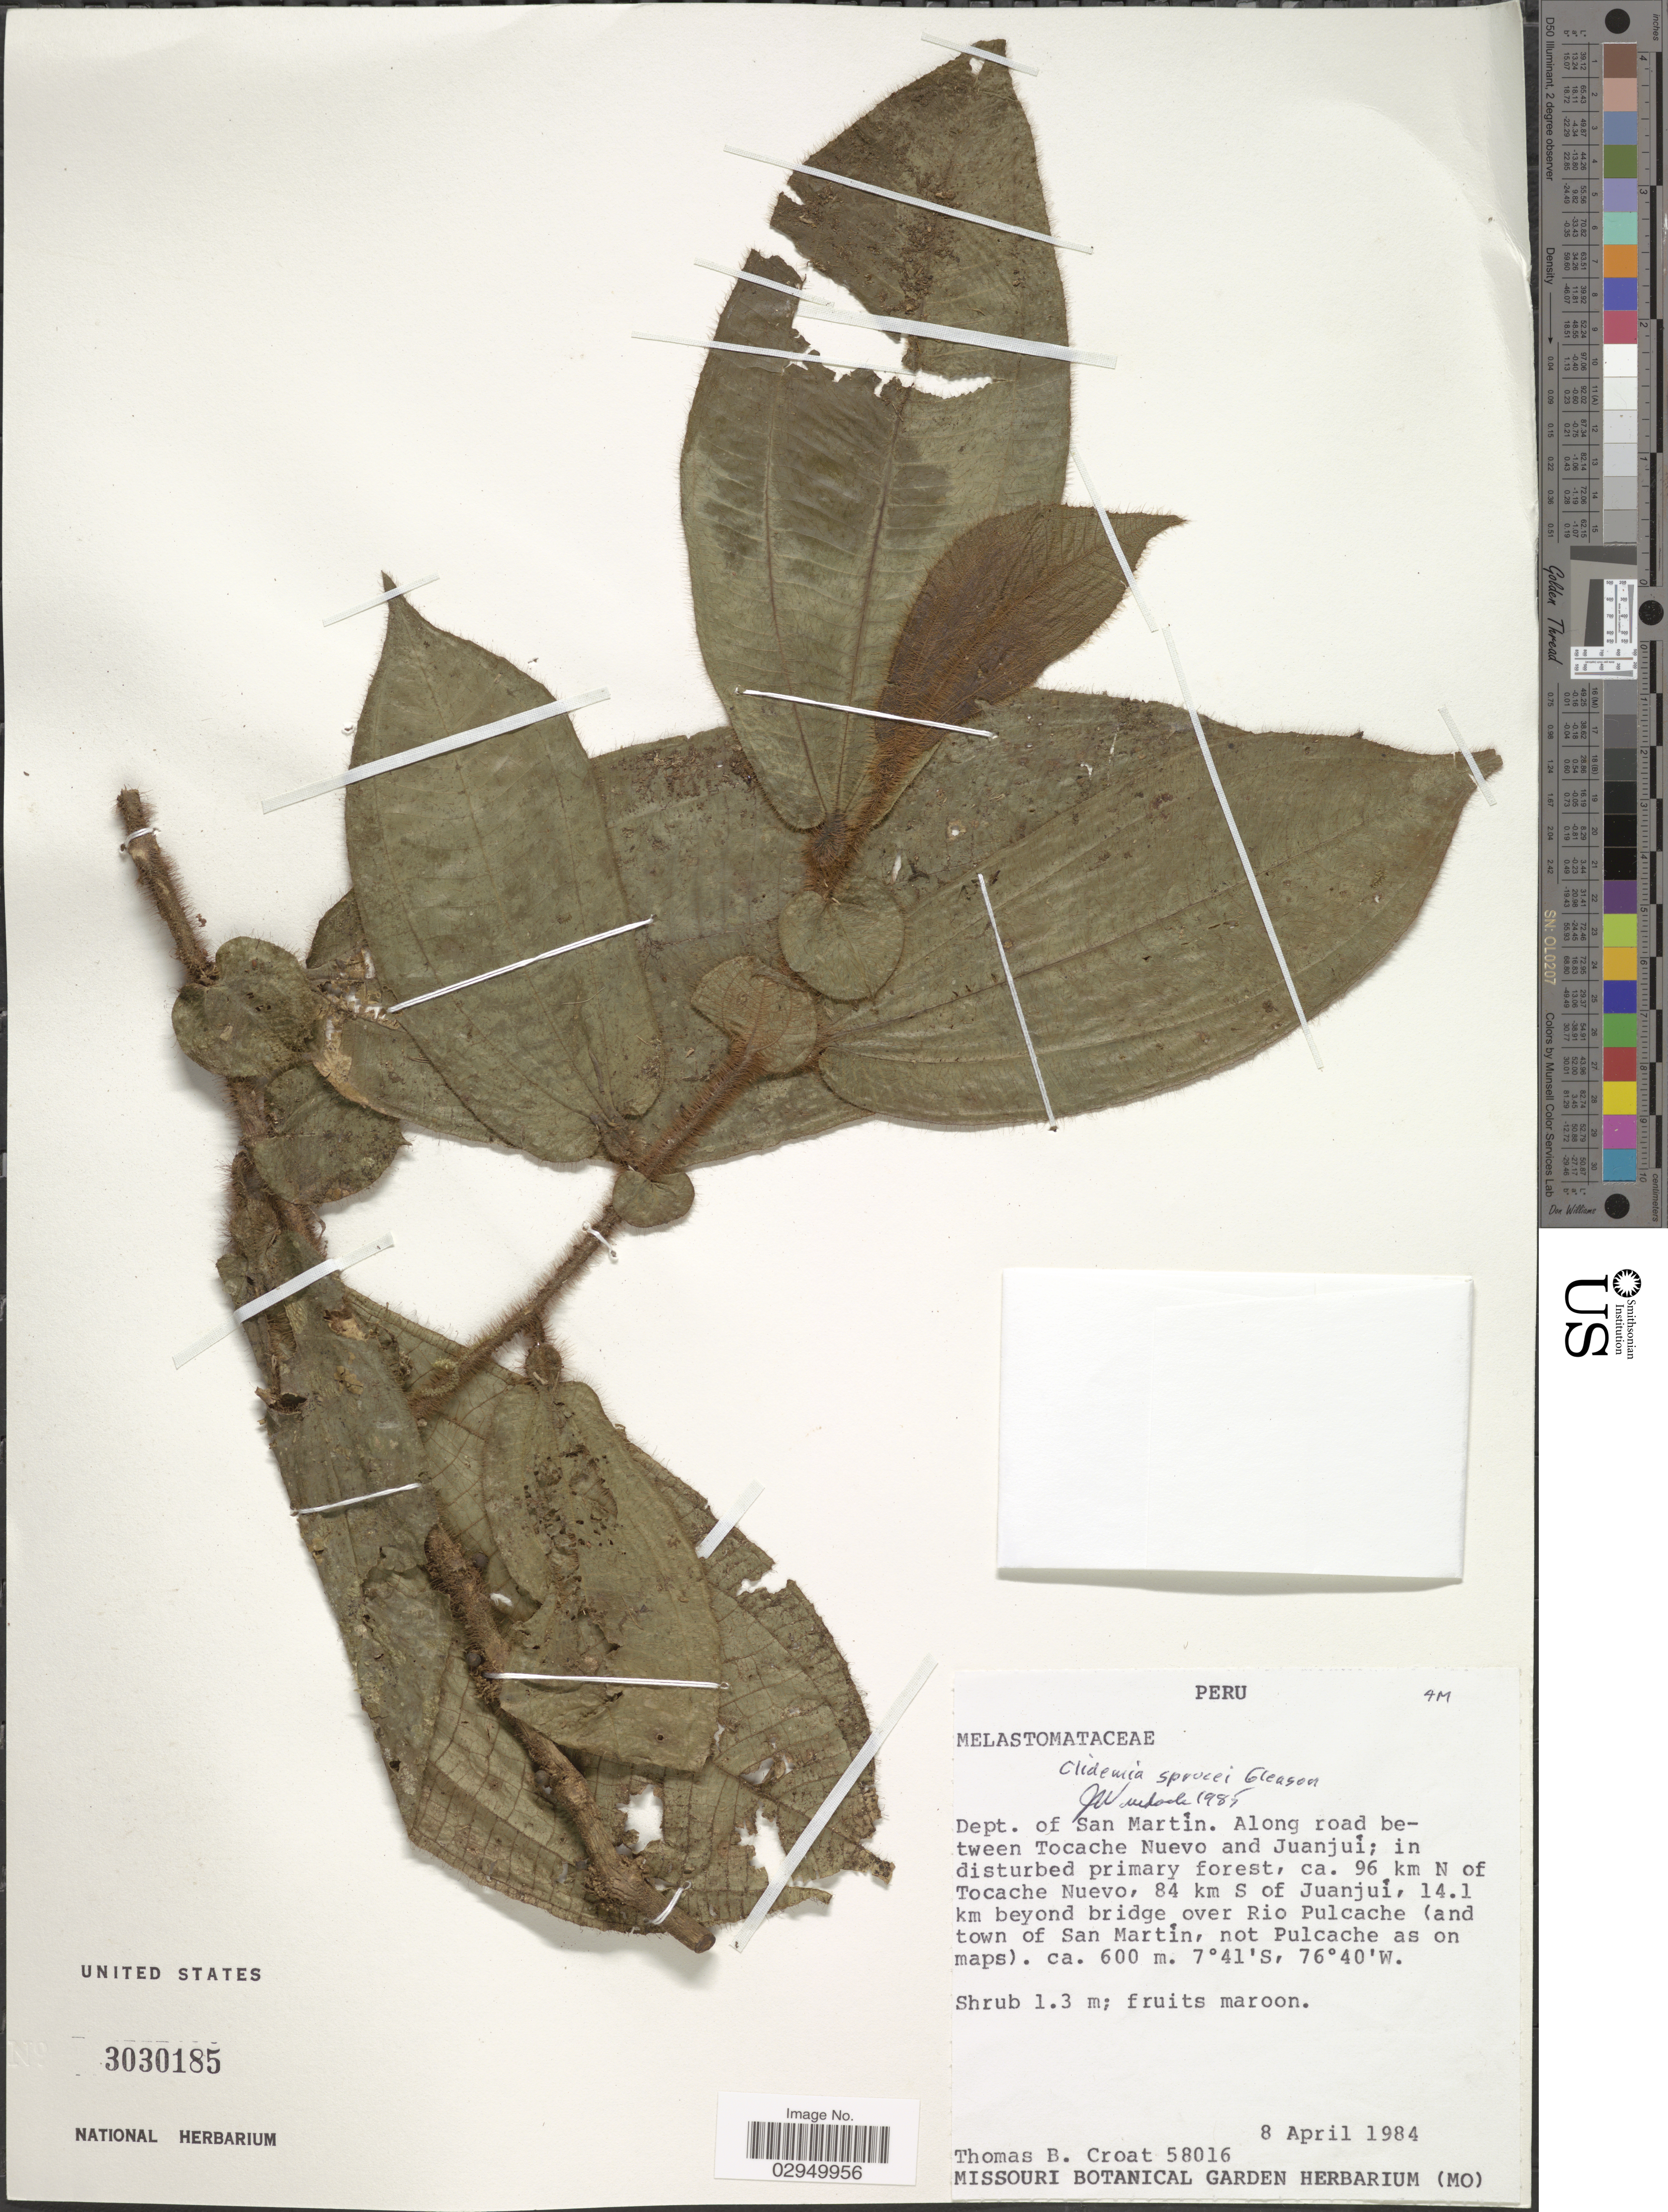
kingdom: Plantae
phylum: Tracheophyta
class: Magnoliopsida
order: Myrtales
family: Melastomataceae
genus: Clidemia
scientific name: Clidemia sprucei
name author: Gleason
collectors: T. B. Croat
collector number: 58016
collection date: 1984-04-08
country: Peru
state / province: San Martín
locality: Dept. of San Martin. Along road between Toacache Nuevo and Juanjuí; in disturbed primary forest, ca. 96 km N of Tocache Nuevo, 84 km S of Juanjuí, 14.1 km beyond bridge over Rio Pulcache (and town of San Martín, not Pulcache as on maps).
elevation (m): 600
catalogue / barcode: US 3030185